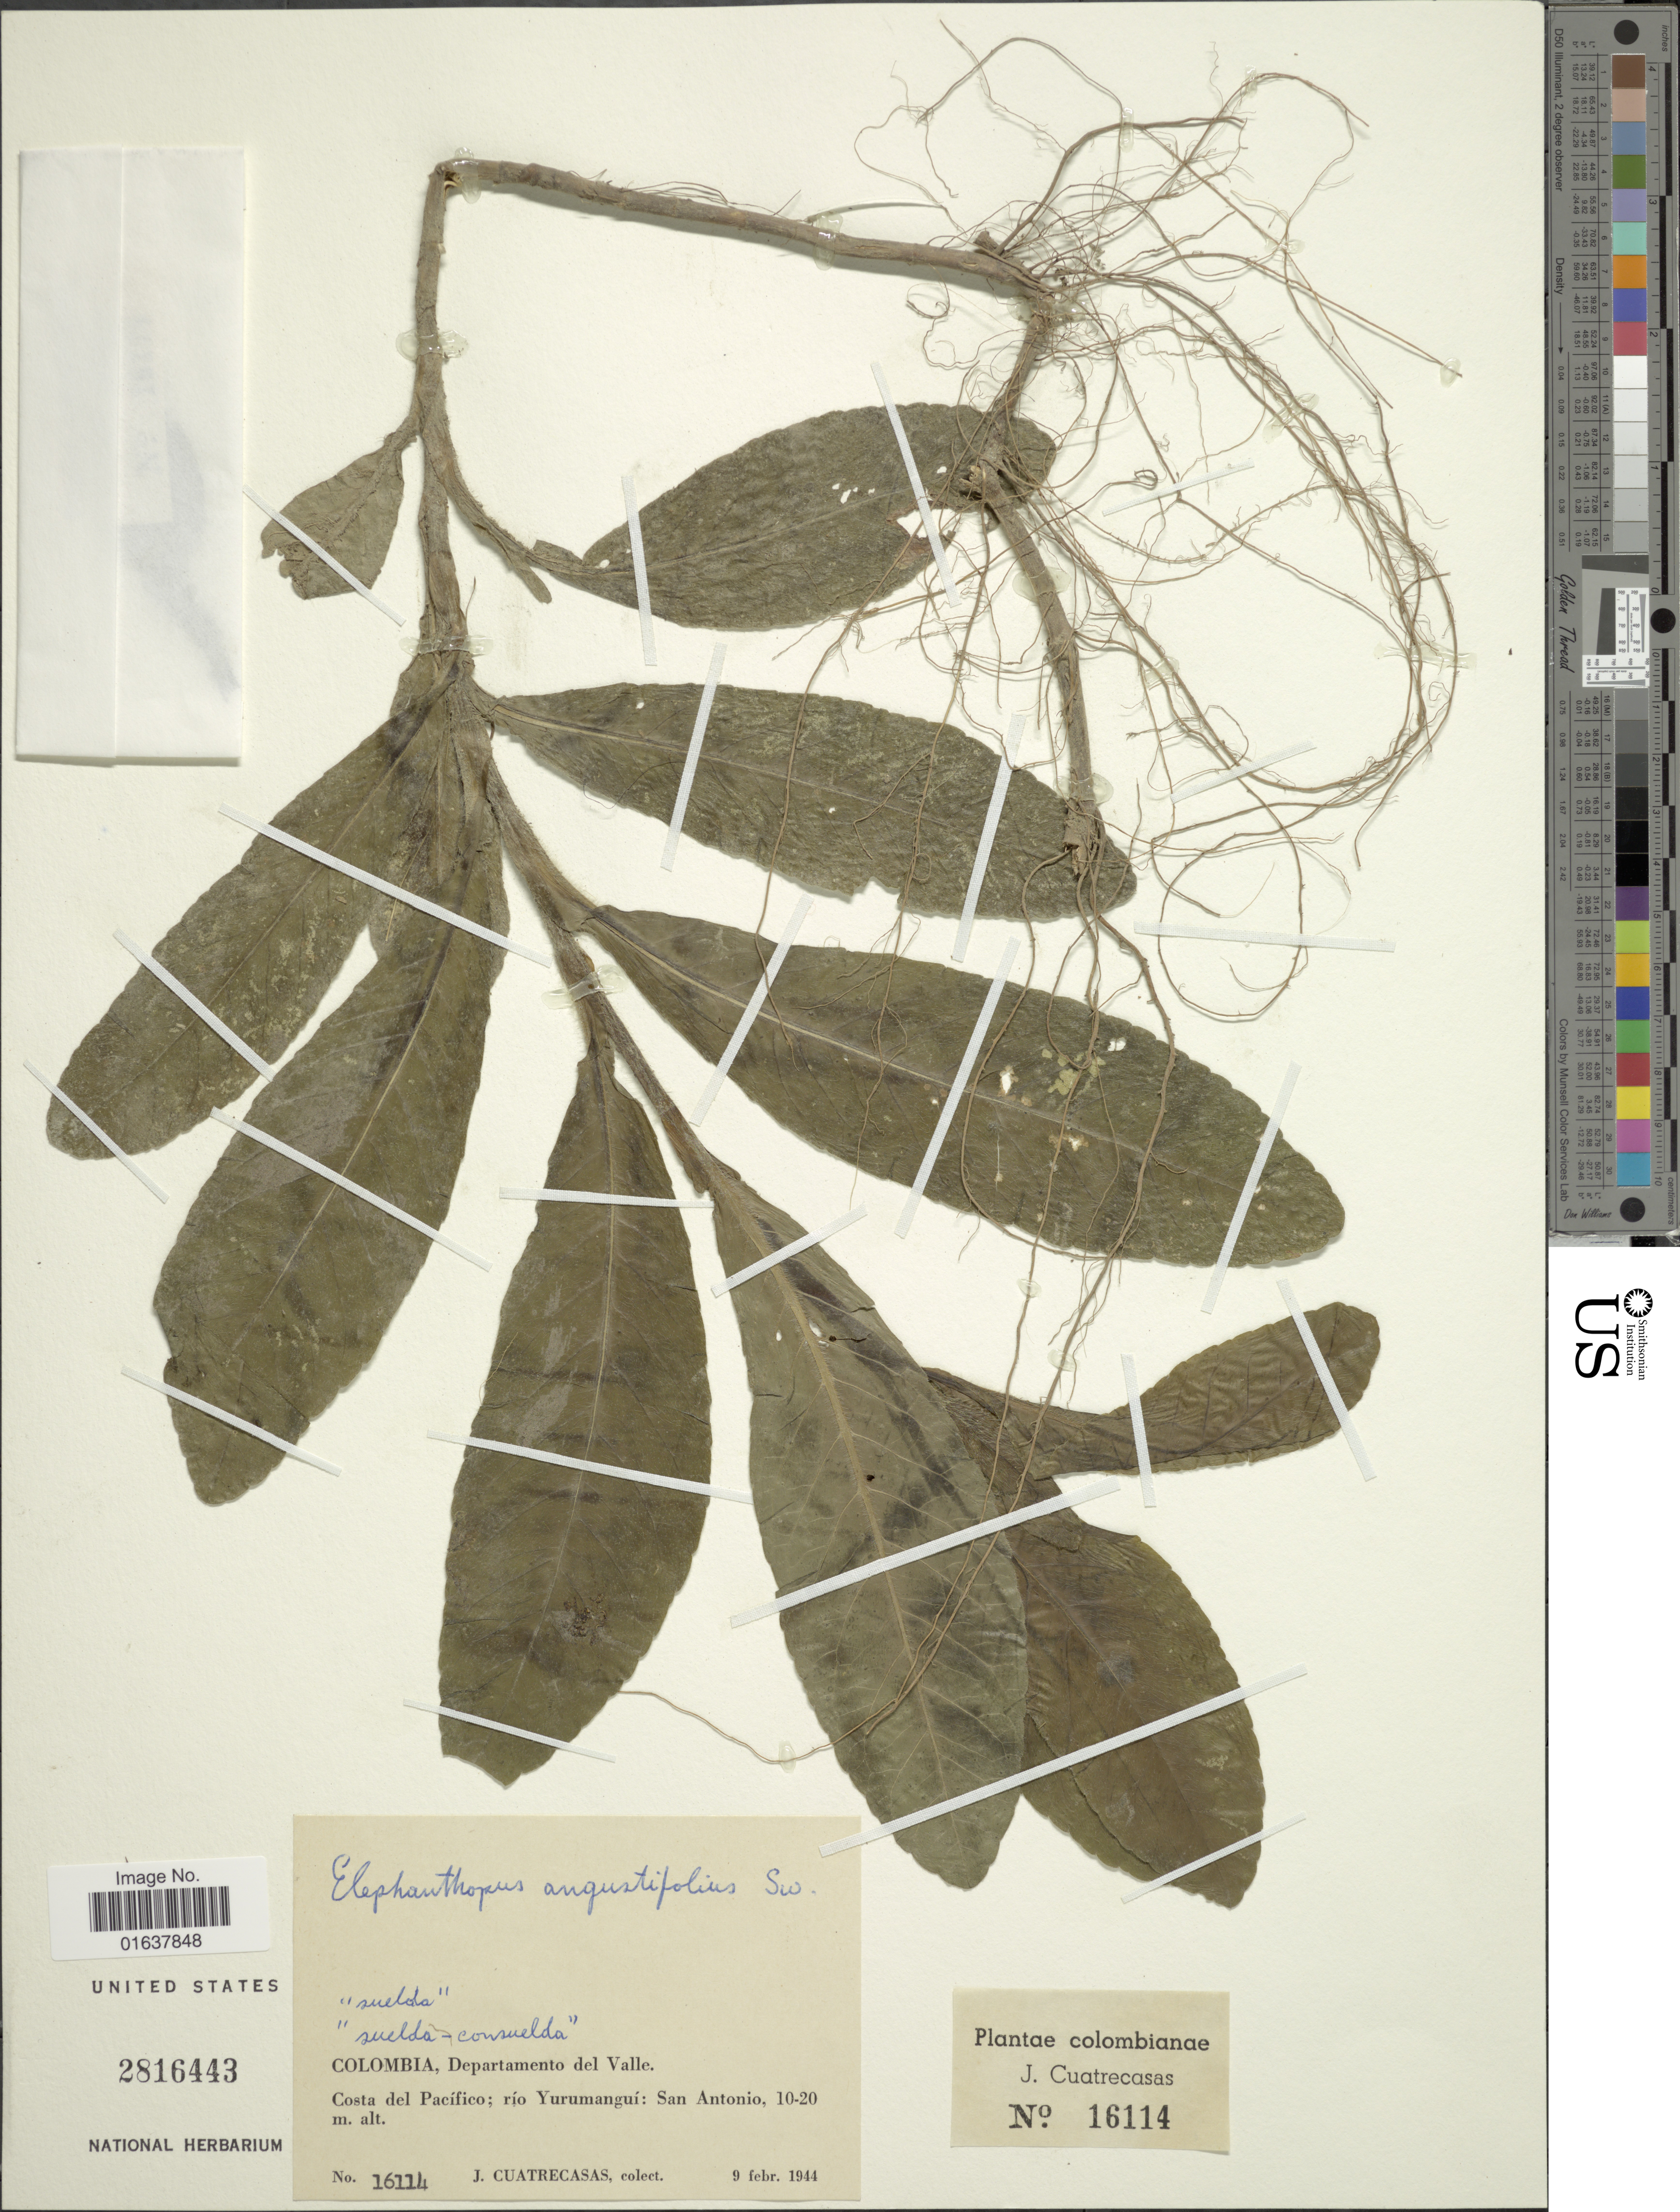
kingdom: Plantae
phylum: Tracheophyta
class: Magnoliopsida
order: Asterales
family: Asteraceae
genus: Orthopappus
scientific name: Orthopappus angustifolius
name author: (Sw.) Gleason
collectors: J. Cuatrecasas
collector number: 16114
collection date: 1944-02-09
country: Colombia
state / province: Valle del Cauca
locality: Departamento del Valle. Costa del Pacifico; rio Yurumangui: San Antonio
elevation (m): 10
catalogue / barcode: US 2816443